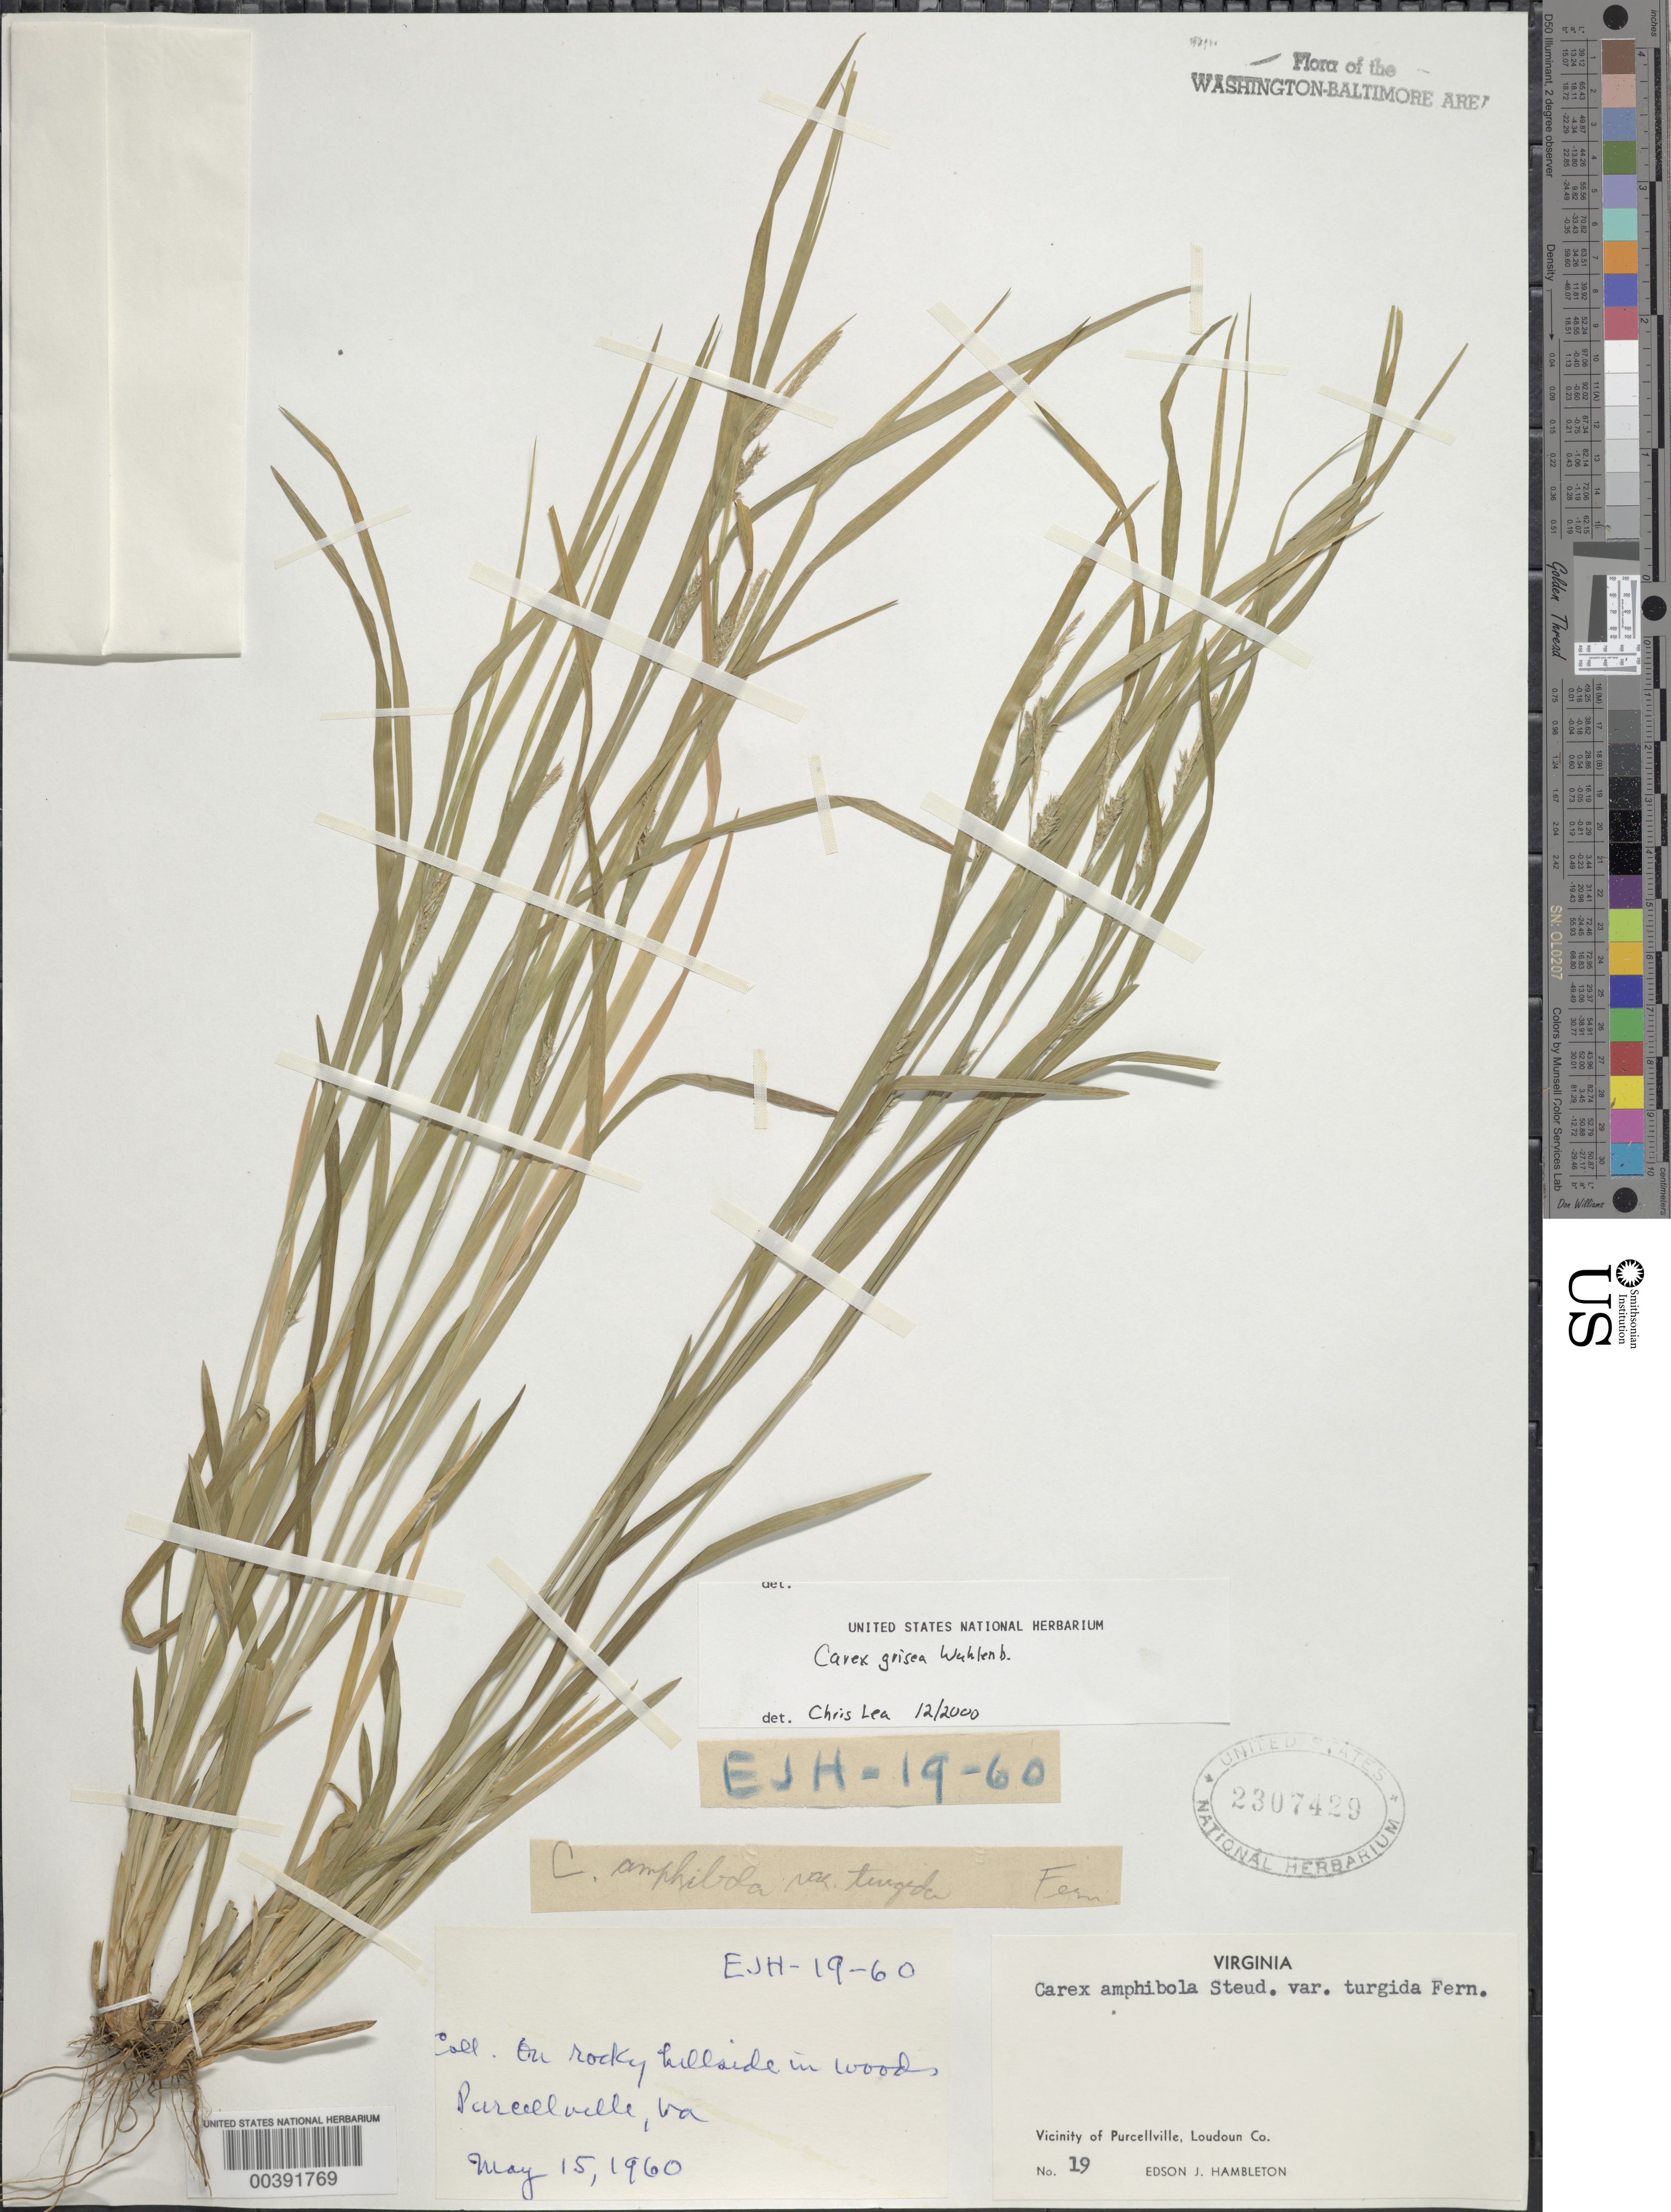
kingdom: Plantae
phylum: Tracheophyta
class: Liliopsida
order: Poales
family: Cyperaceae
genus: Carex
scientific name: Carex grisea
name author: Wahlenb.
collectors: E. Hambleton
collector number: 19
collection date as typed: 15 May 1960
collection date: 1960-05-15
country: United States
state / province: Virginia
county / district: Loudoun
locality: Purcellville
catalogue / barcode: US 2307429